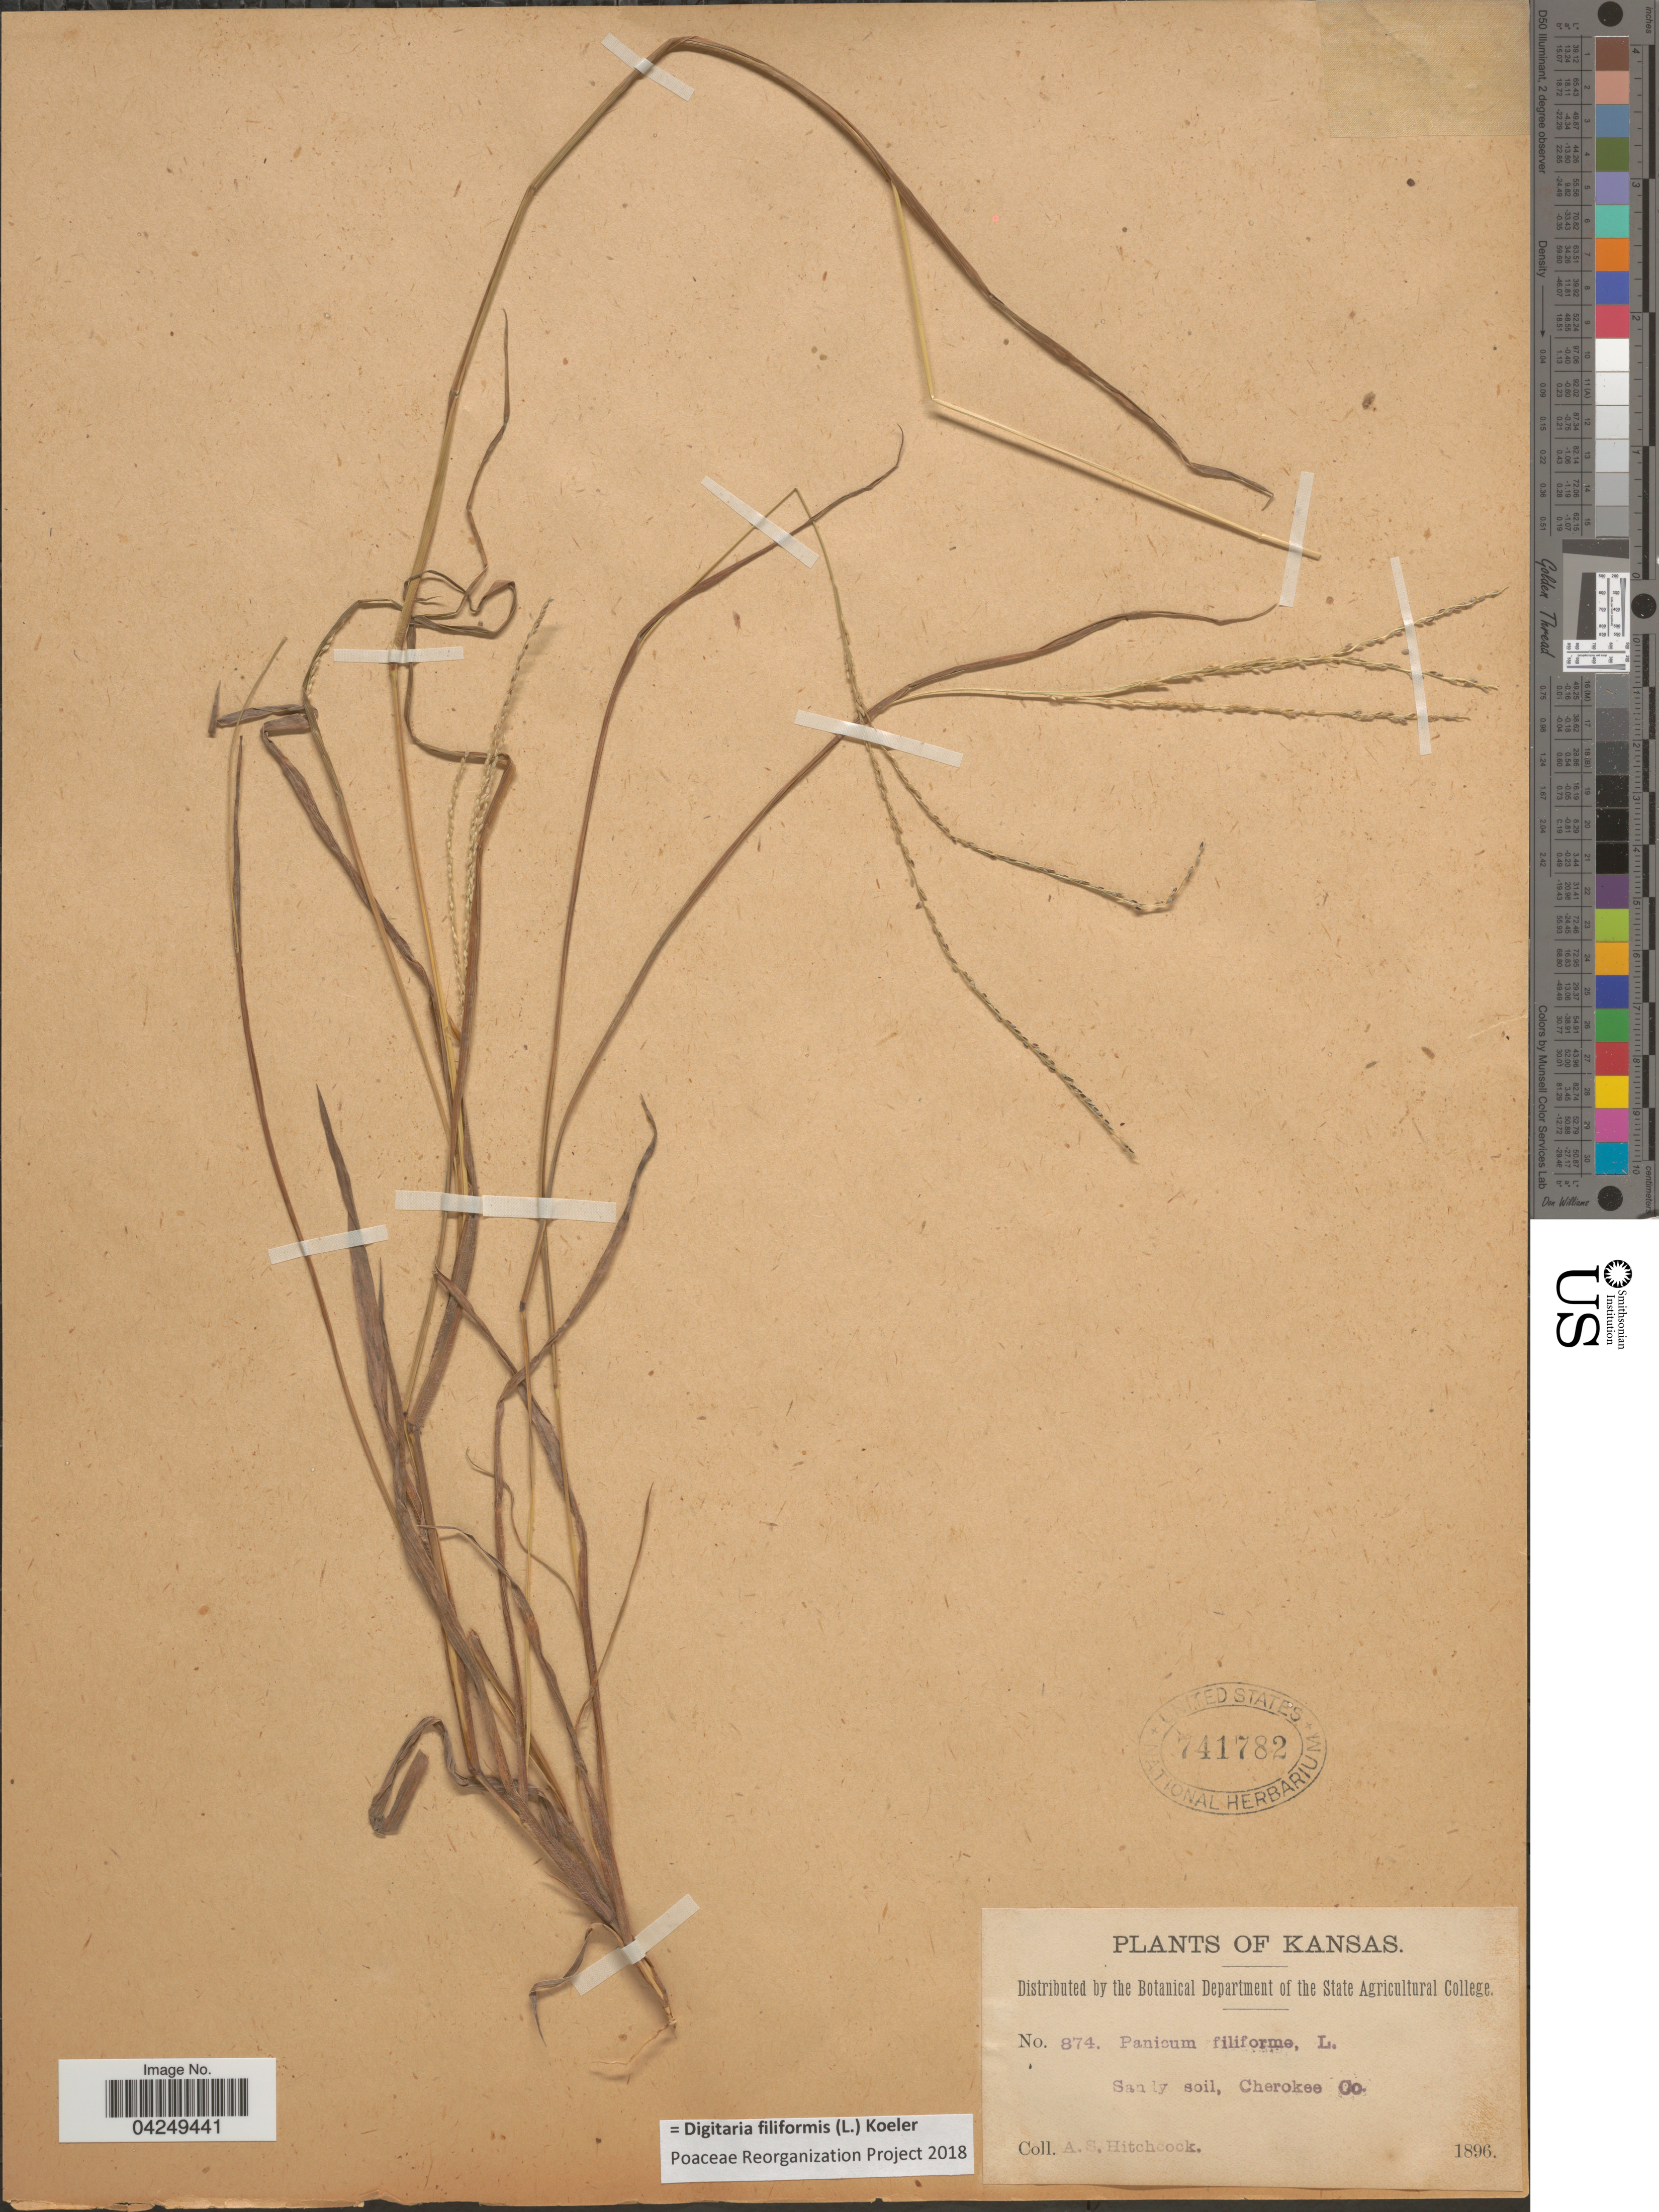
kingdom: Plantae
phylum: Tracheophyta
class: Liliopsida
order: Poales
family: Poaceae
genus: Digitaria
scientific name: Digitaria filiformis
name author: (L.) Koeler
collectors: A. S. Hitchcock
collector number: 874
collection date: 1896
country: United States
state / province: Kansas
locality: Sandy soil, Cherokee Co.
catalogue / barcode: US 741782